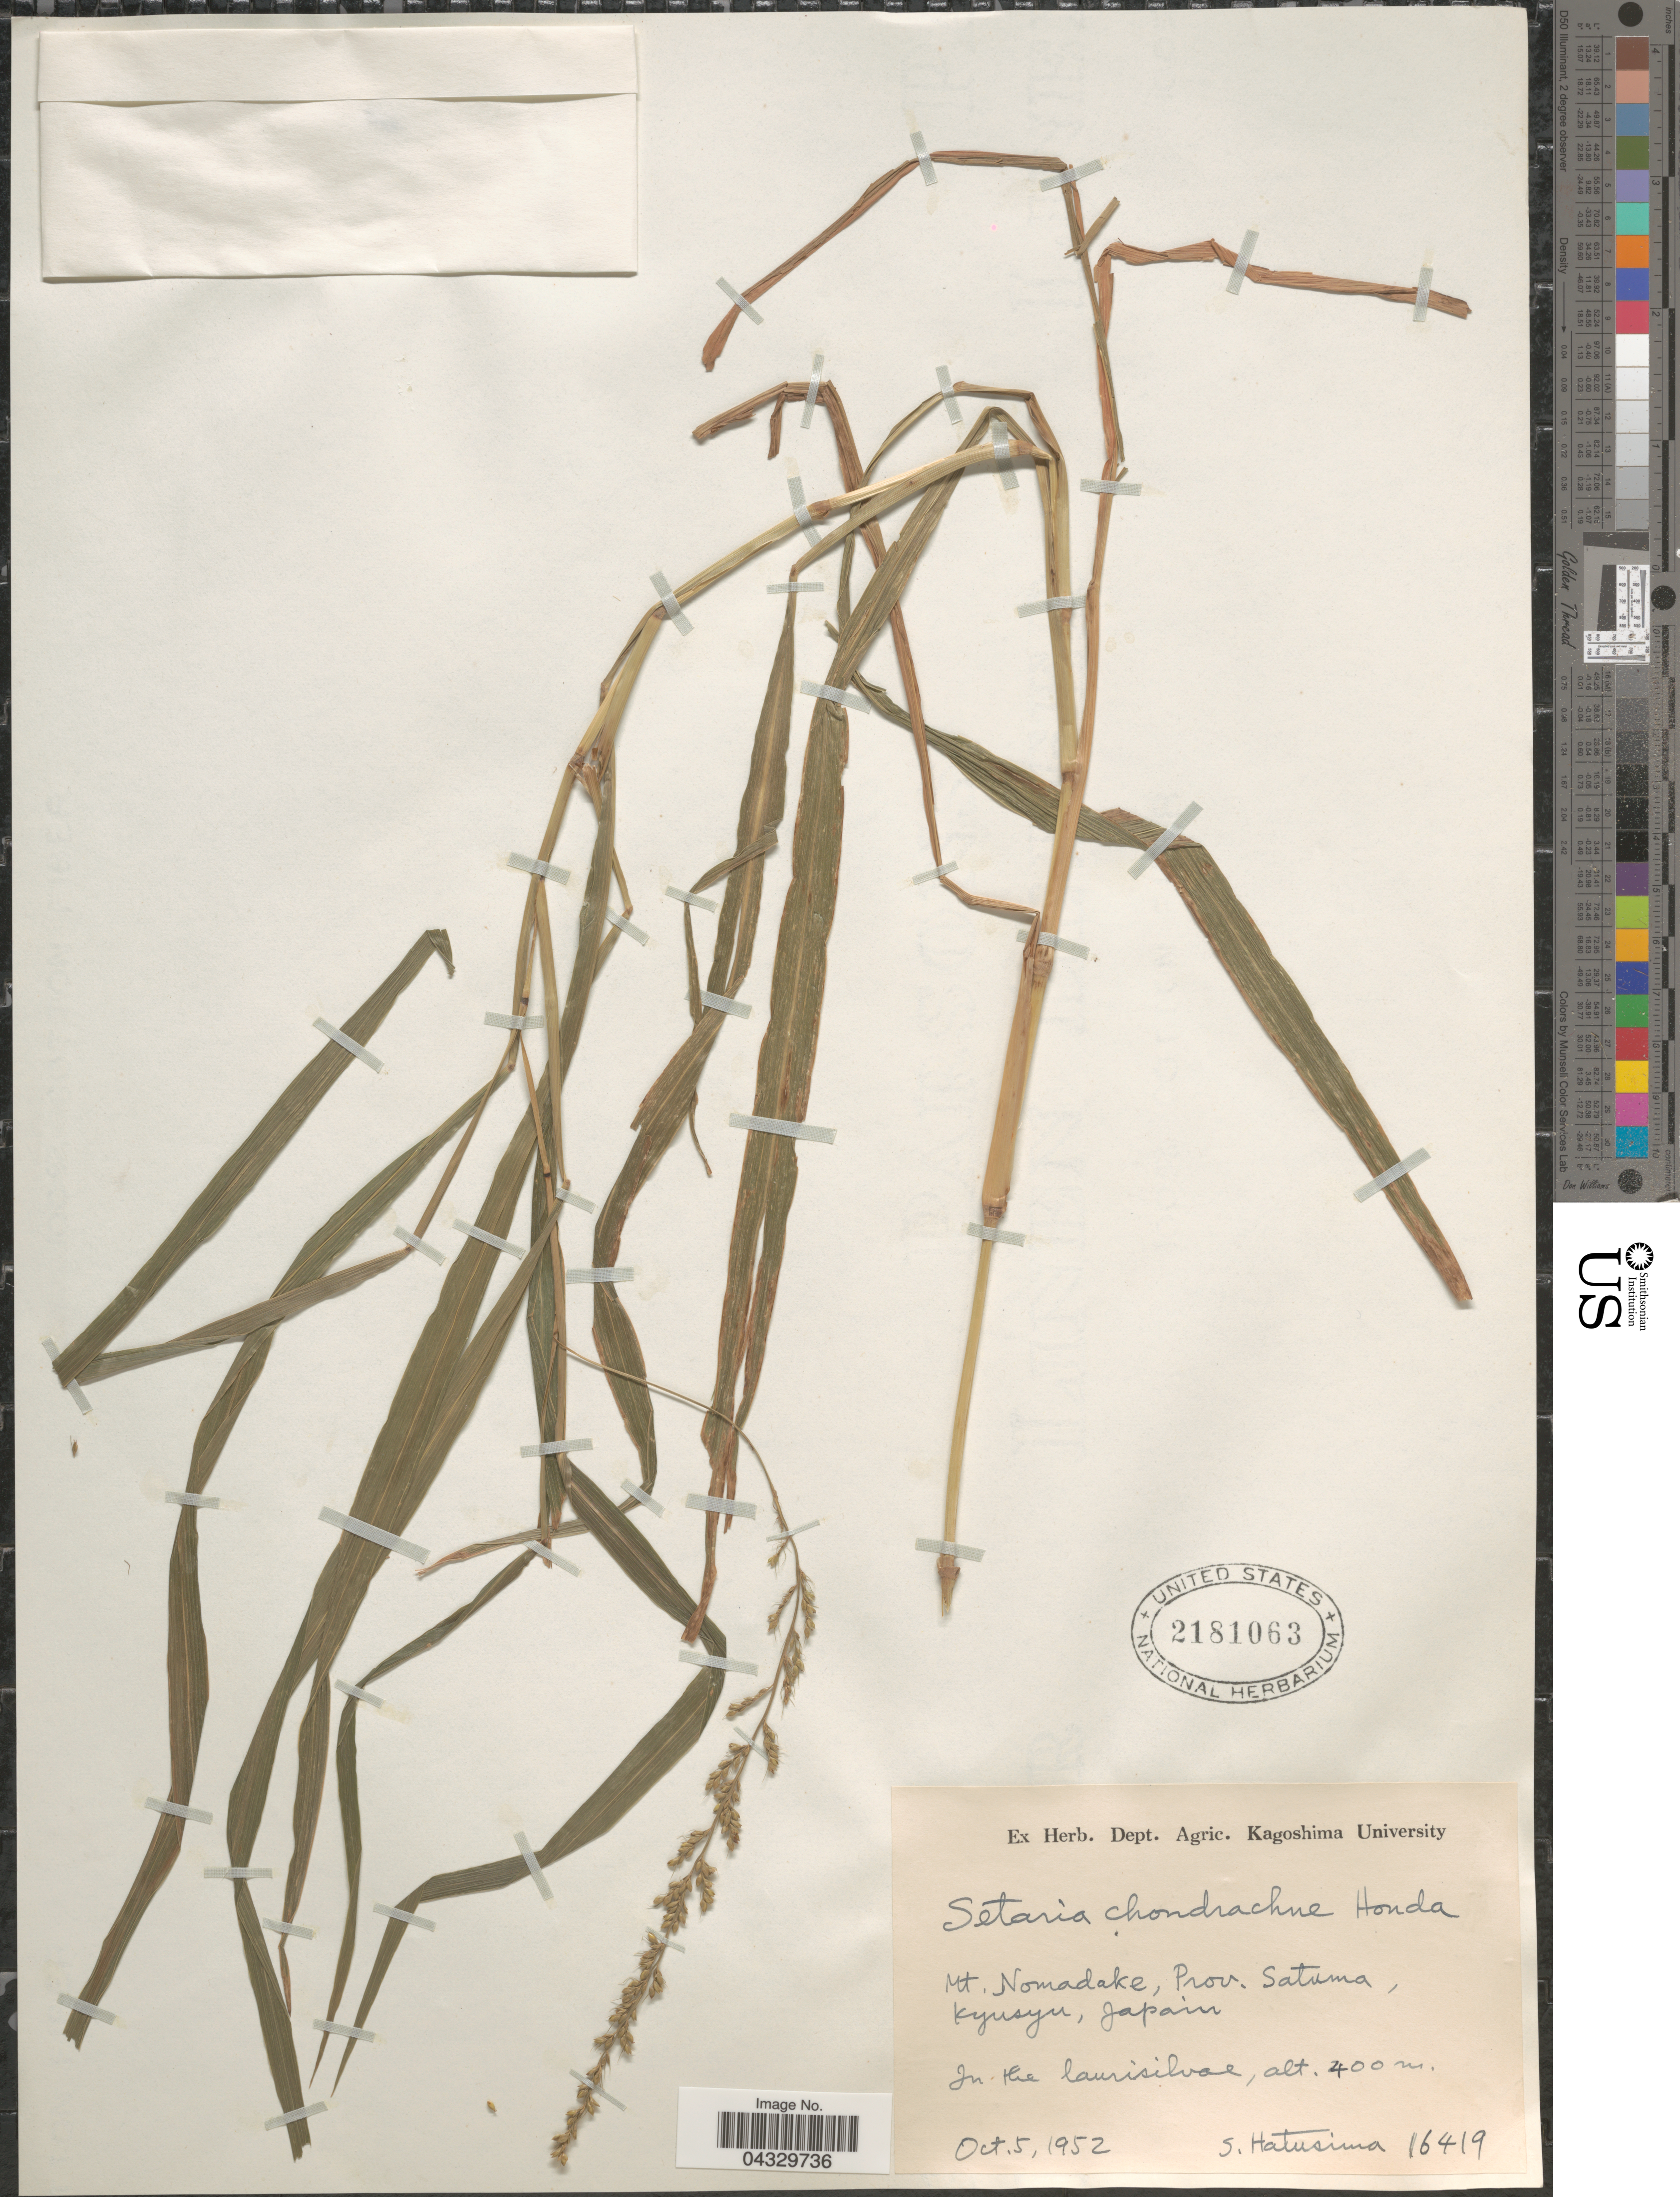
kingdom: Plantae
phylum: Tracheophyta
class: Liliopsida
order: Poales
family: Poaceae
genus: Setaria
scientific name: Setaria chondrachne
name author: (Steud.) Honda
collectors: S. Hatusima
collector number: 16419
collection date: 1952-10-05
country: Japan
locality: Mt. Nomadake, Prov. Satuma, Kyusyu.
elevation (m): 400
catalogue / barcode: US 2181063